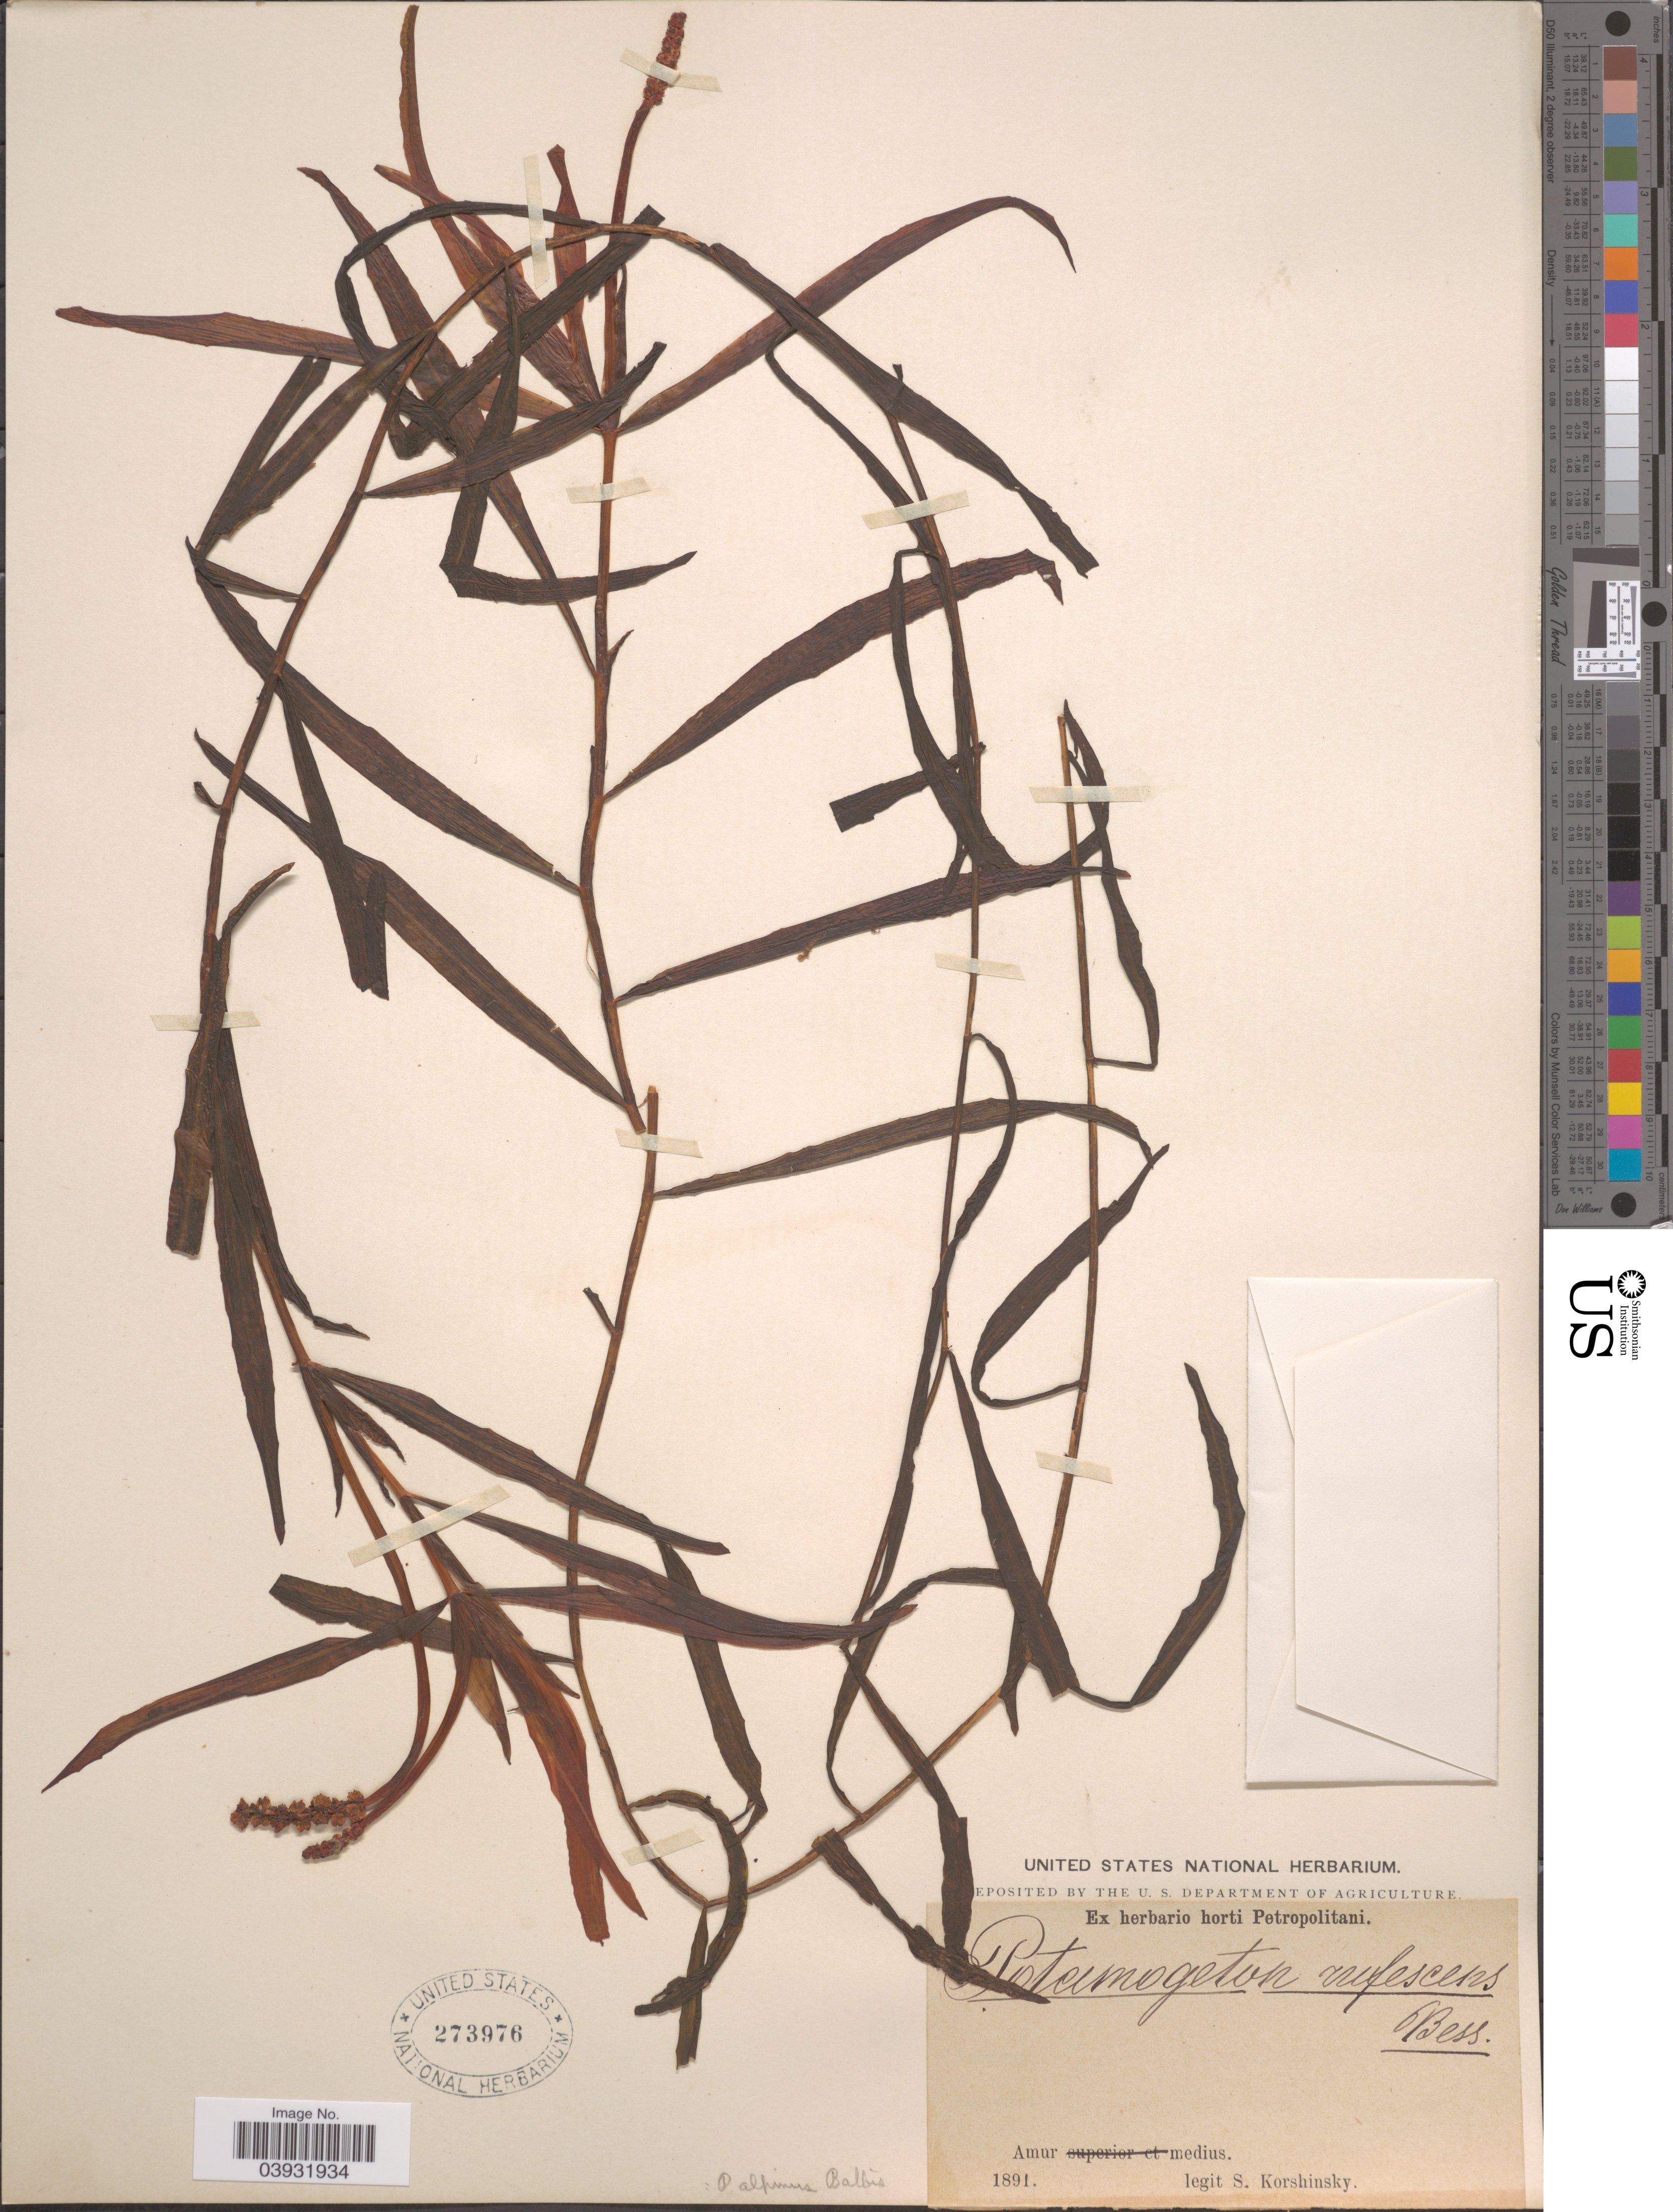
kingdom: Plantae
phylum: Tracheophyta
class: Liliopsida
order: Alismatales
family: Potamogetonaceae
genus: Potamogeton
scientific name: Potamogeton alpinus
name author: Balb.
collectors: S. I. Korshinsky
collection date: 1891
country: Russian Federation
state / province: Amur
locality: Amur medius.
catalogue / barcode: US 273976